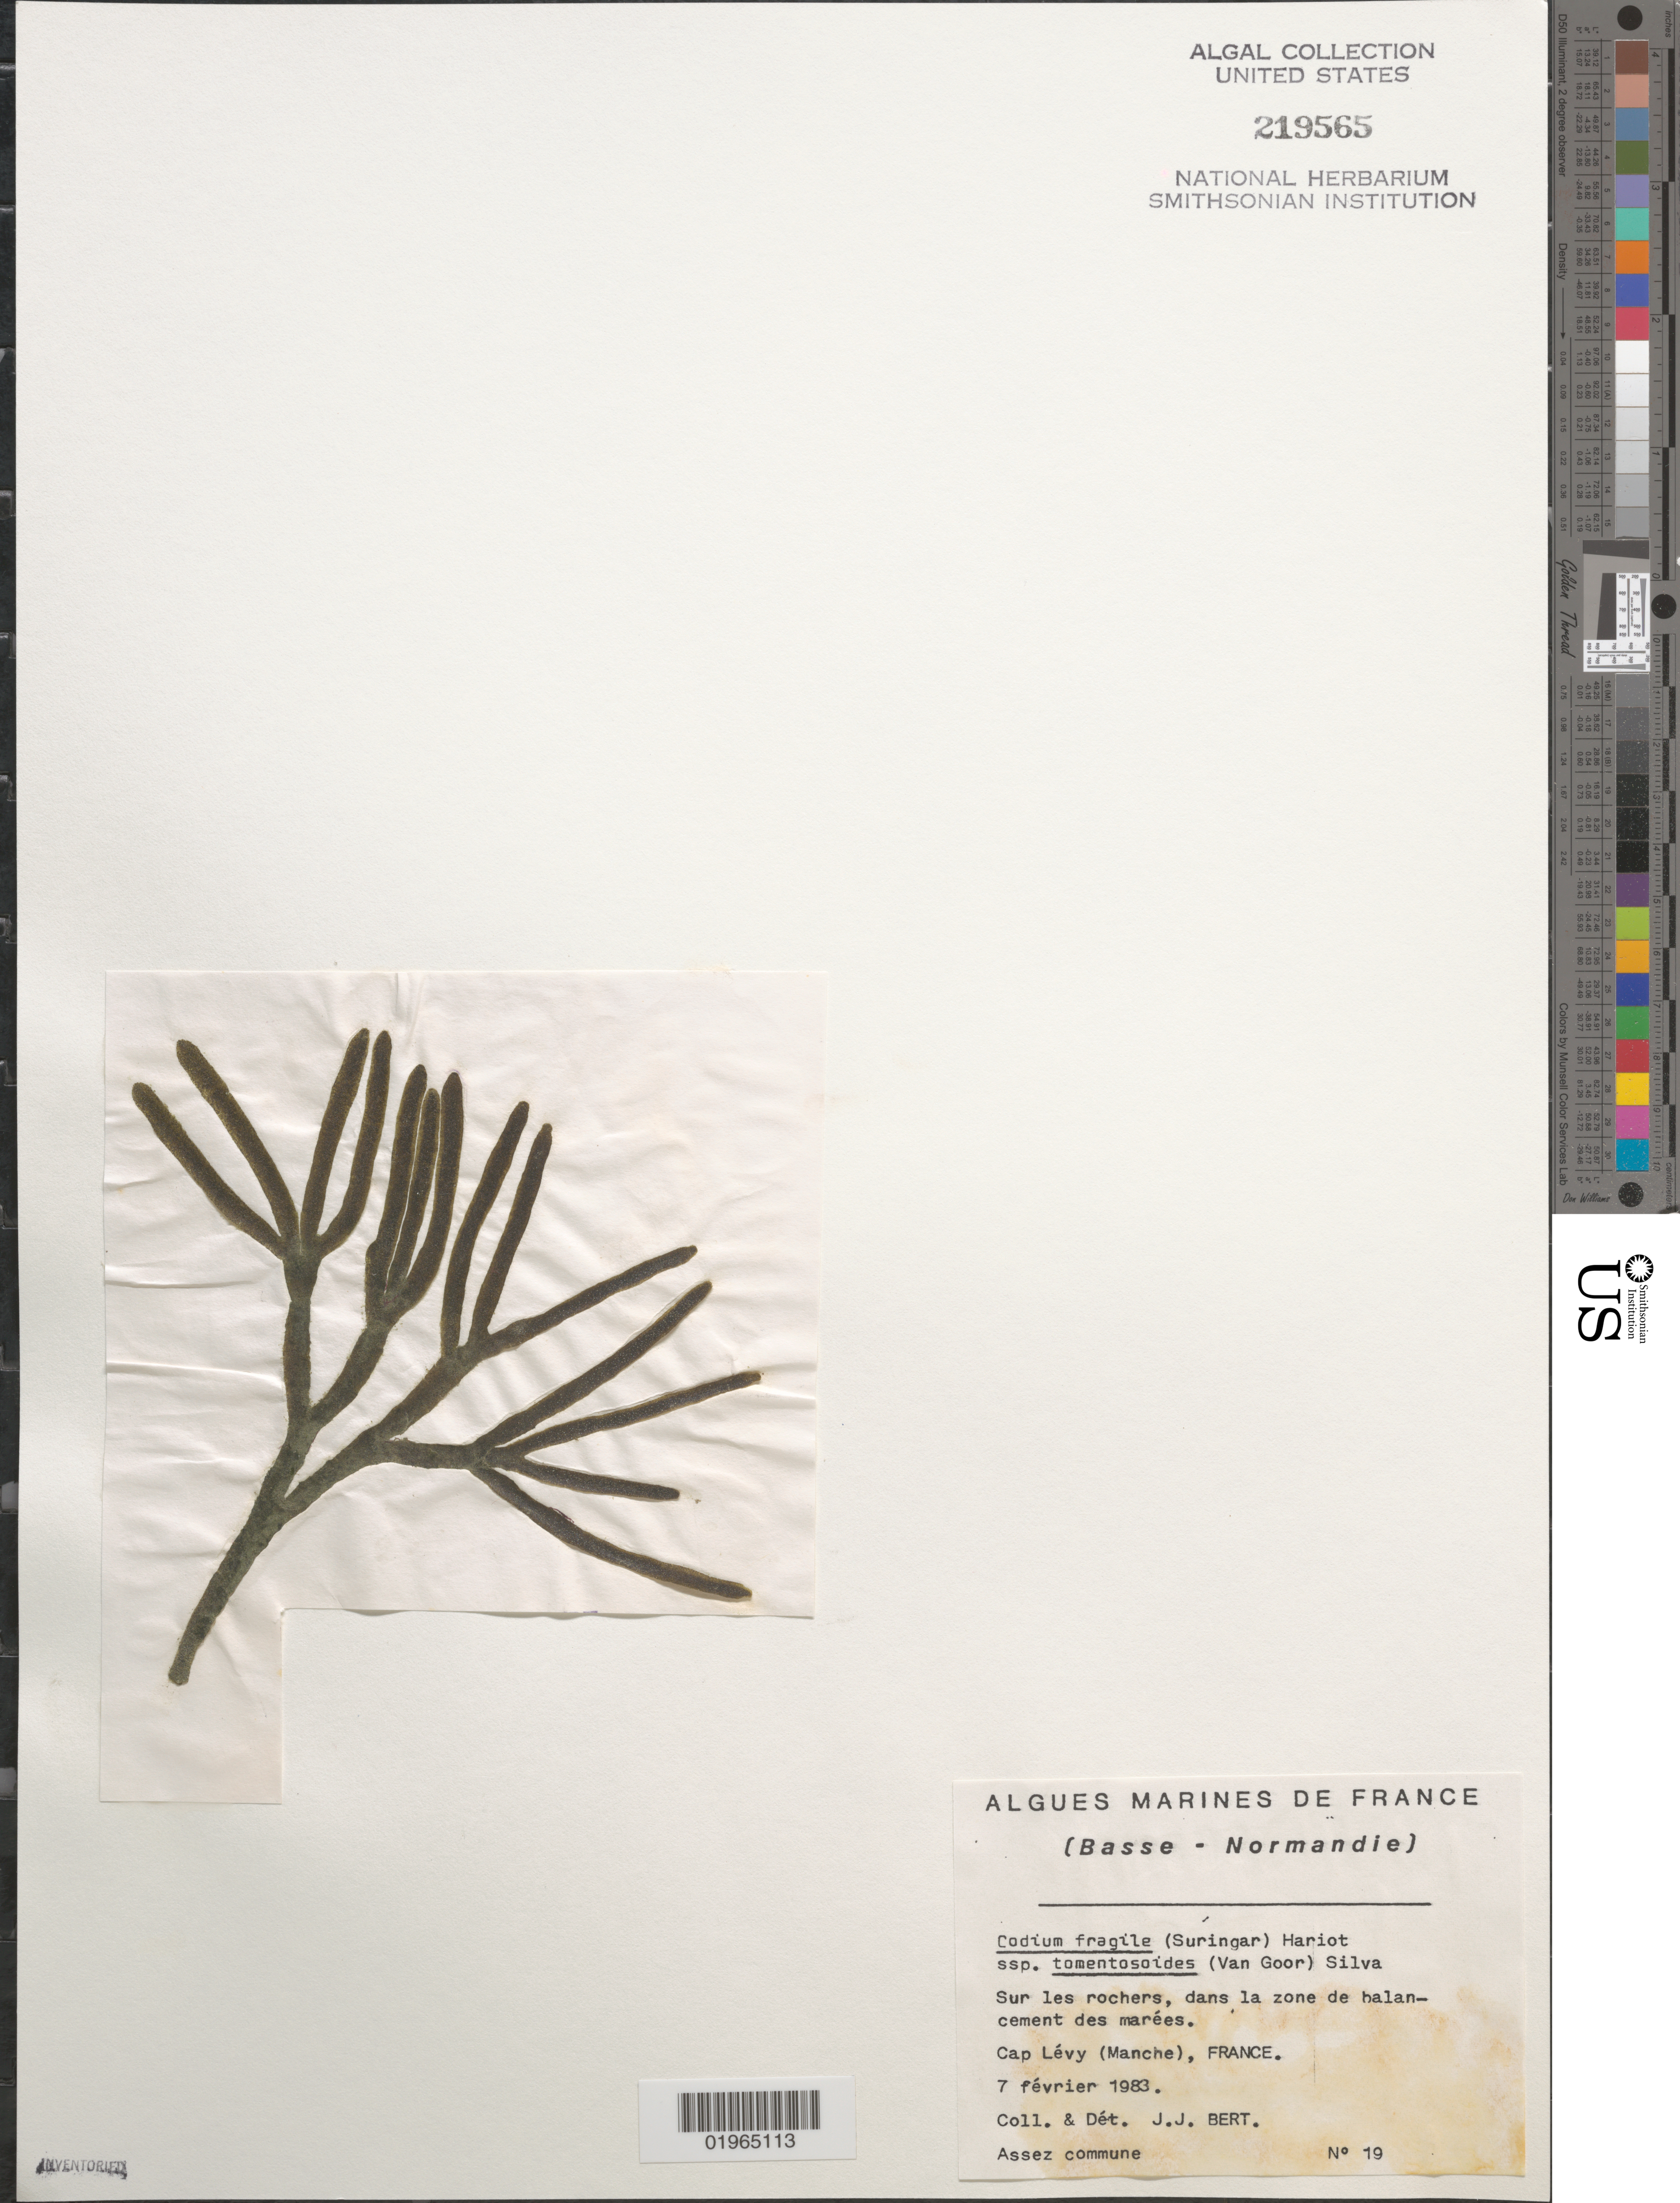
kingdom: Plantae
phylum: Chlorophyta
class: Ulvophyceae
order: Bryopsidales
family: Codiaceae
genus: Codium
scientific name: Codium fragile subsp. tomentosoides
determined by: Bert, Jean Jacques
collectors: J. Bert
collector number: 19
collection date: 1983-02-07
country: France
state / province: Normandie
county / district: Manche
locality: Cap Levy. Sur les rochers, dans la zone de balancement des marees.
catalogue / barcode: US 219565